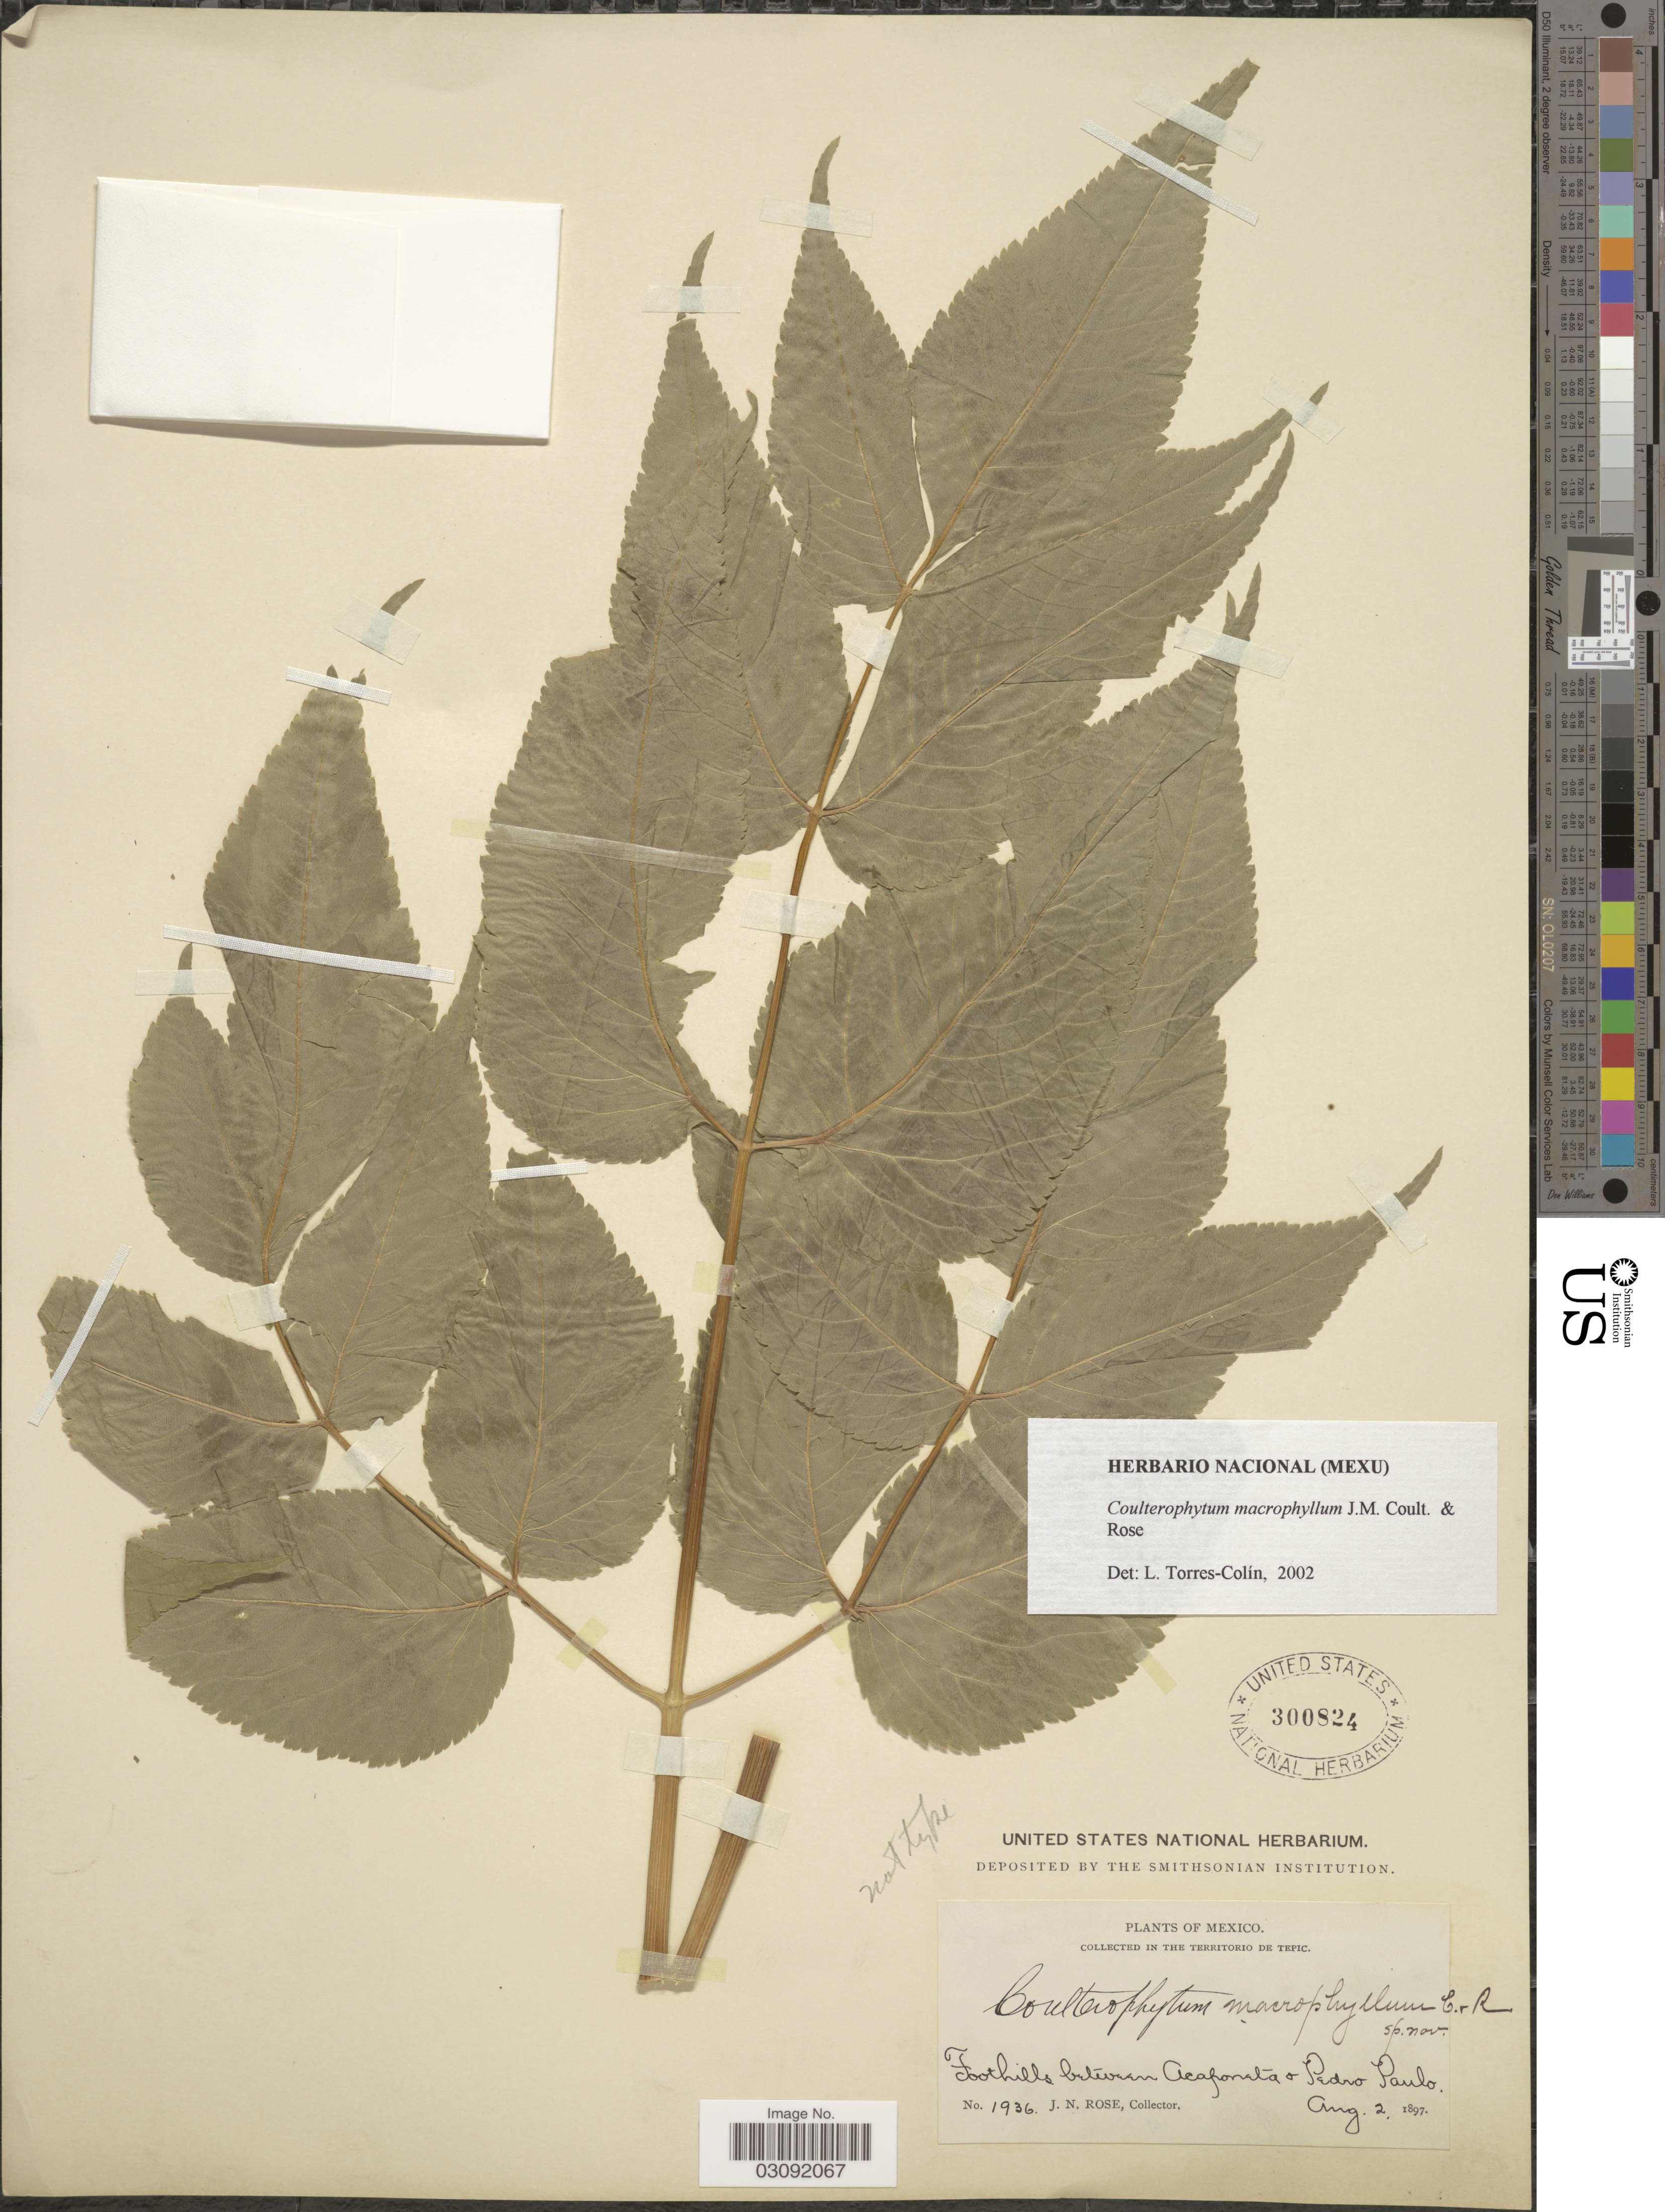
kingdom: Plantae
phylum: Tracheophyta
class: Magnoliopsida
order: Apiales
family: Apiaceae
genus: Coulterophytum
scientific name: Coulterophytum macrophyllum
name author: J.M. Coult. & Rose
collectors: J. N. Rose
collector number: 1936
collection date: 1897-08-02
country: Mexico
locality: In the territorio de Tepic. Foothills between Acaponeta & Pedro Paulo.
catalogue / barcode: US 300824